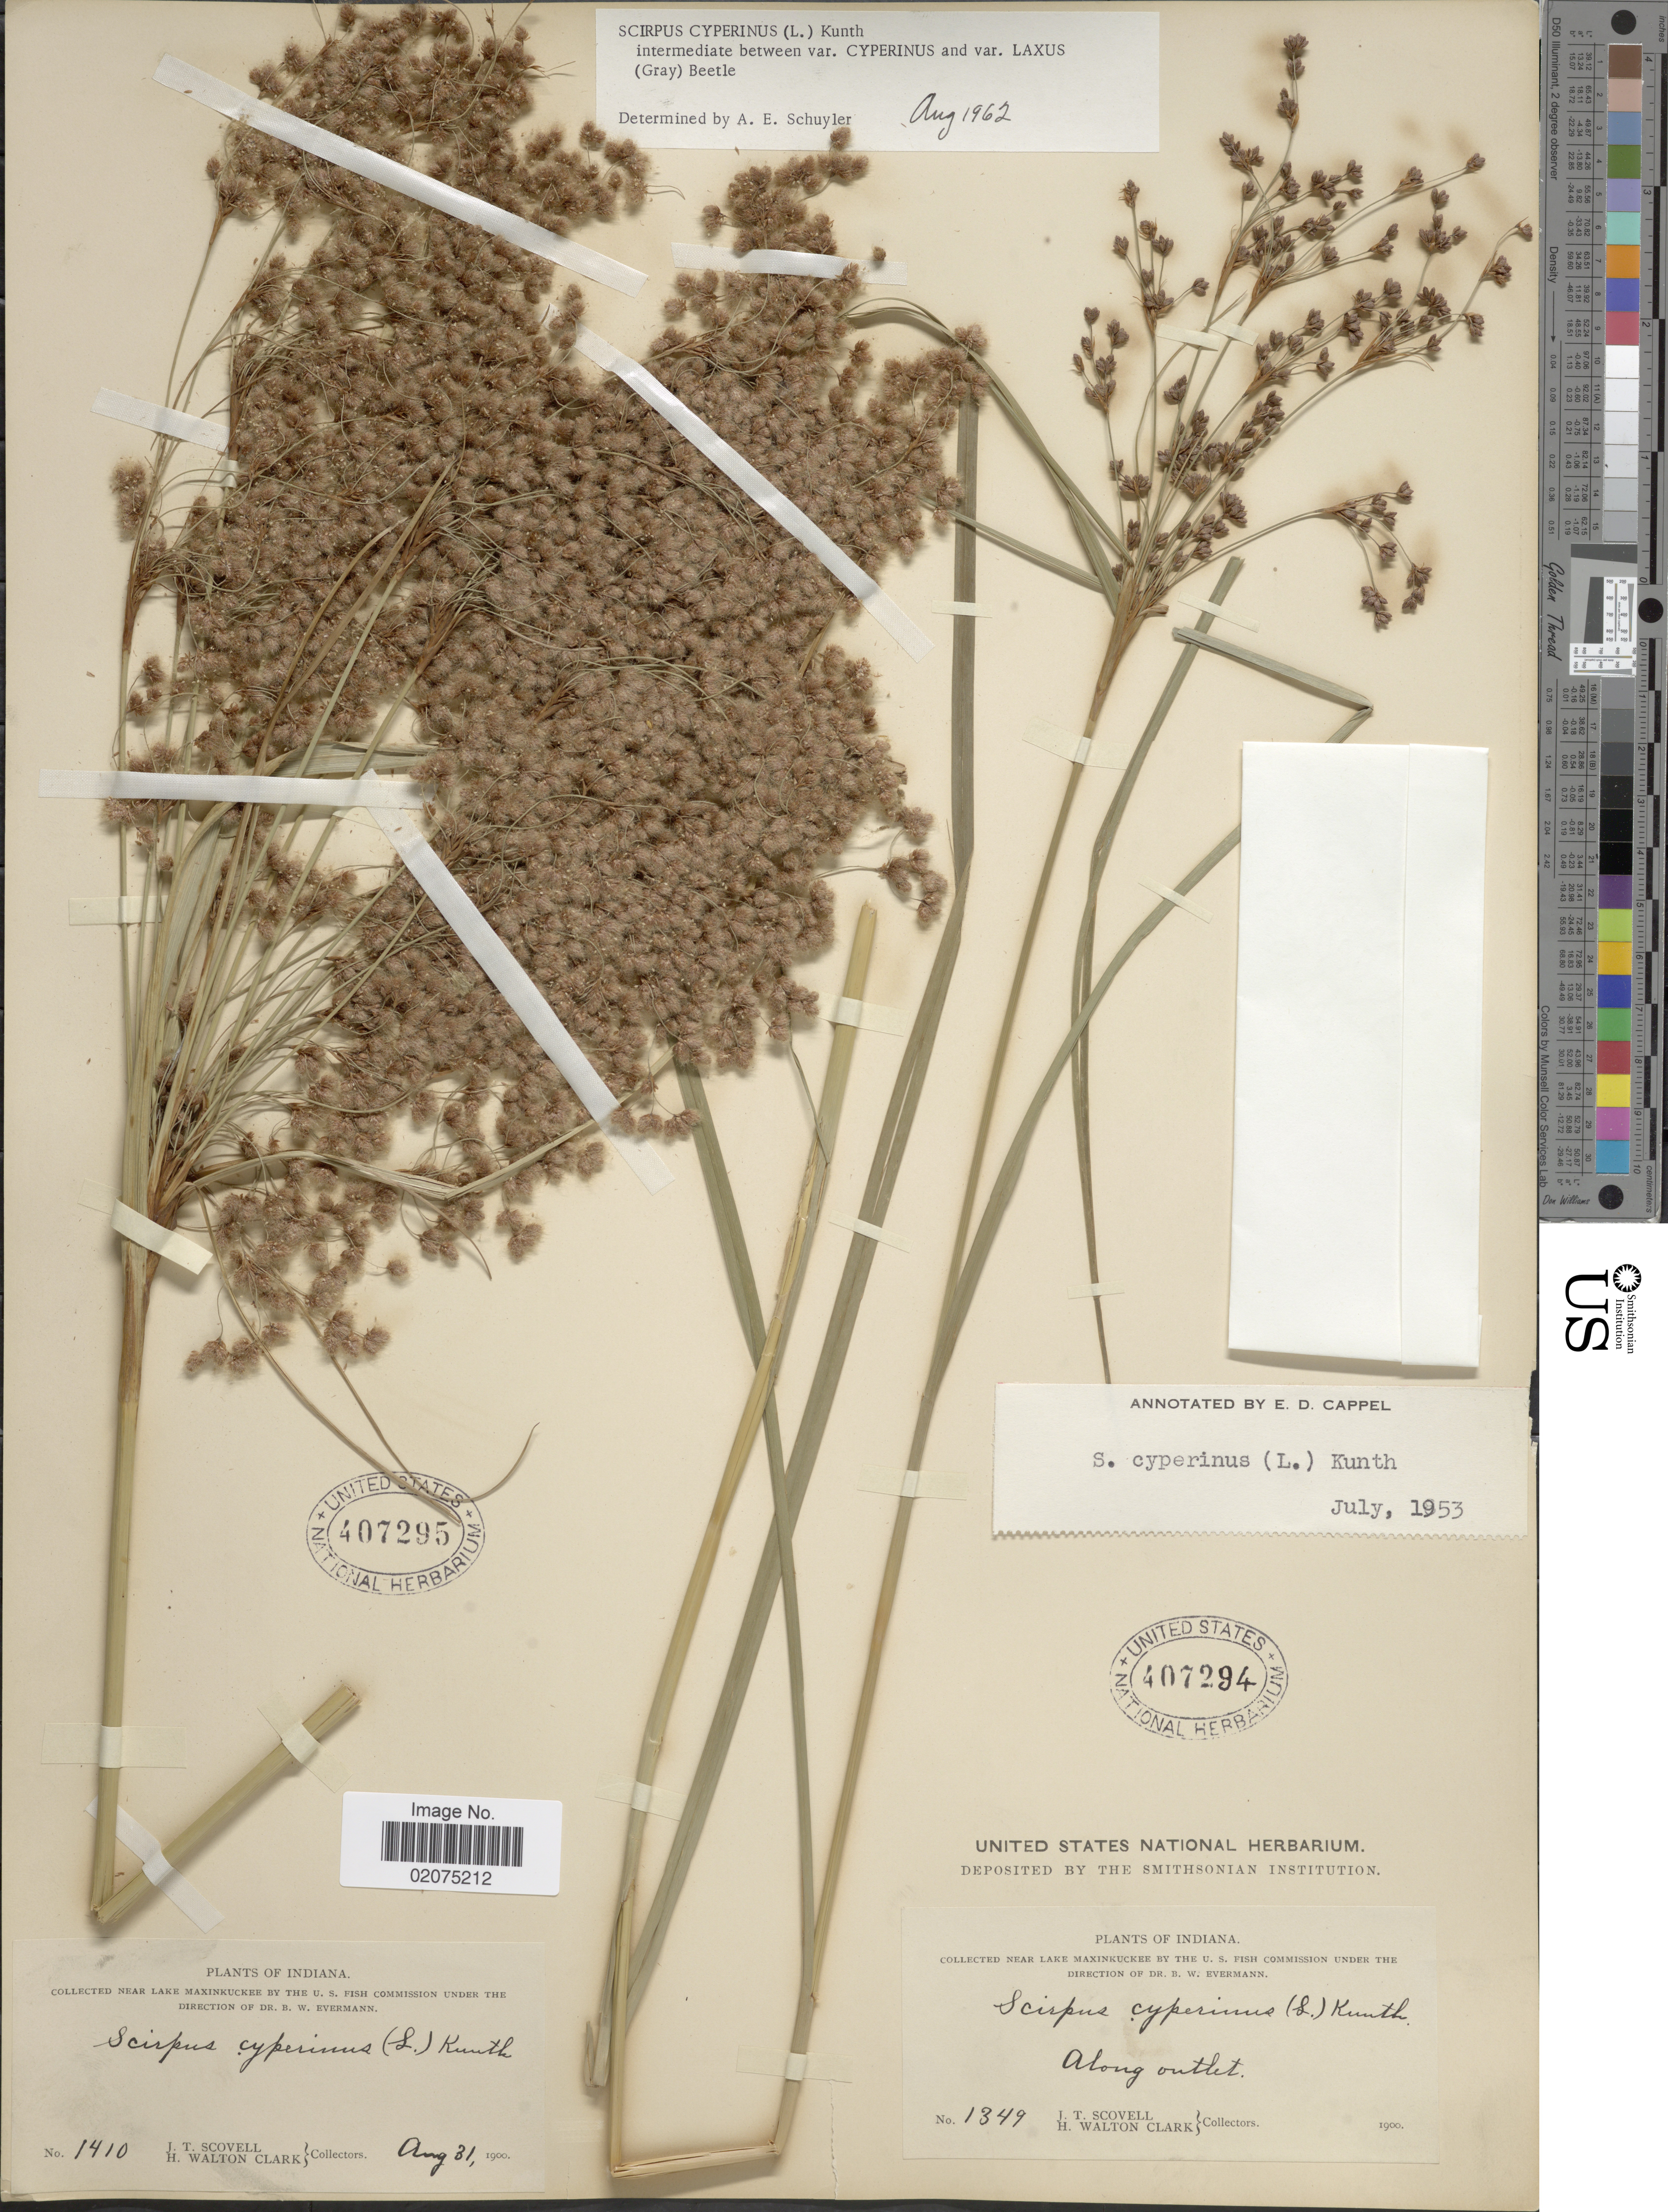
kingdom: Plantae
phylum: Tracheophyta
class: Liliopsida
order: Poales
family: Cyperaceae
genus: Scirpus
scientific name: Scirpus cyperinus (L.) Kunth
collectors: J. T. Scovell & H. Walton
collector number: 1410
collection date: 1900-08-31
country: United States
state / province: Indiana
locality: Near Lake Maxinkuckee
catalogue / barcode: US 407295